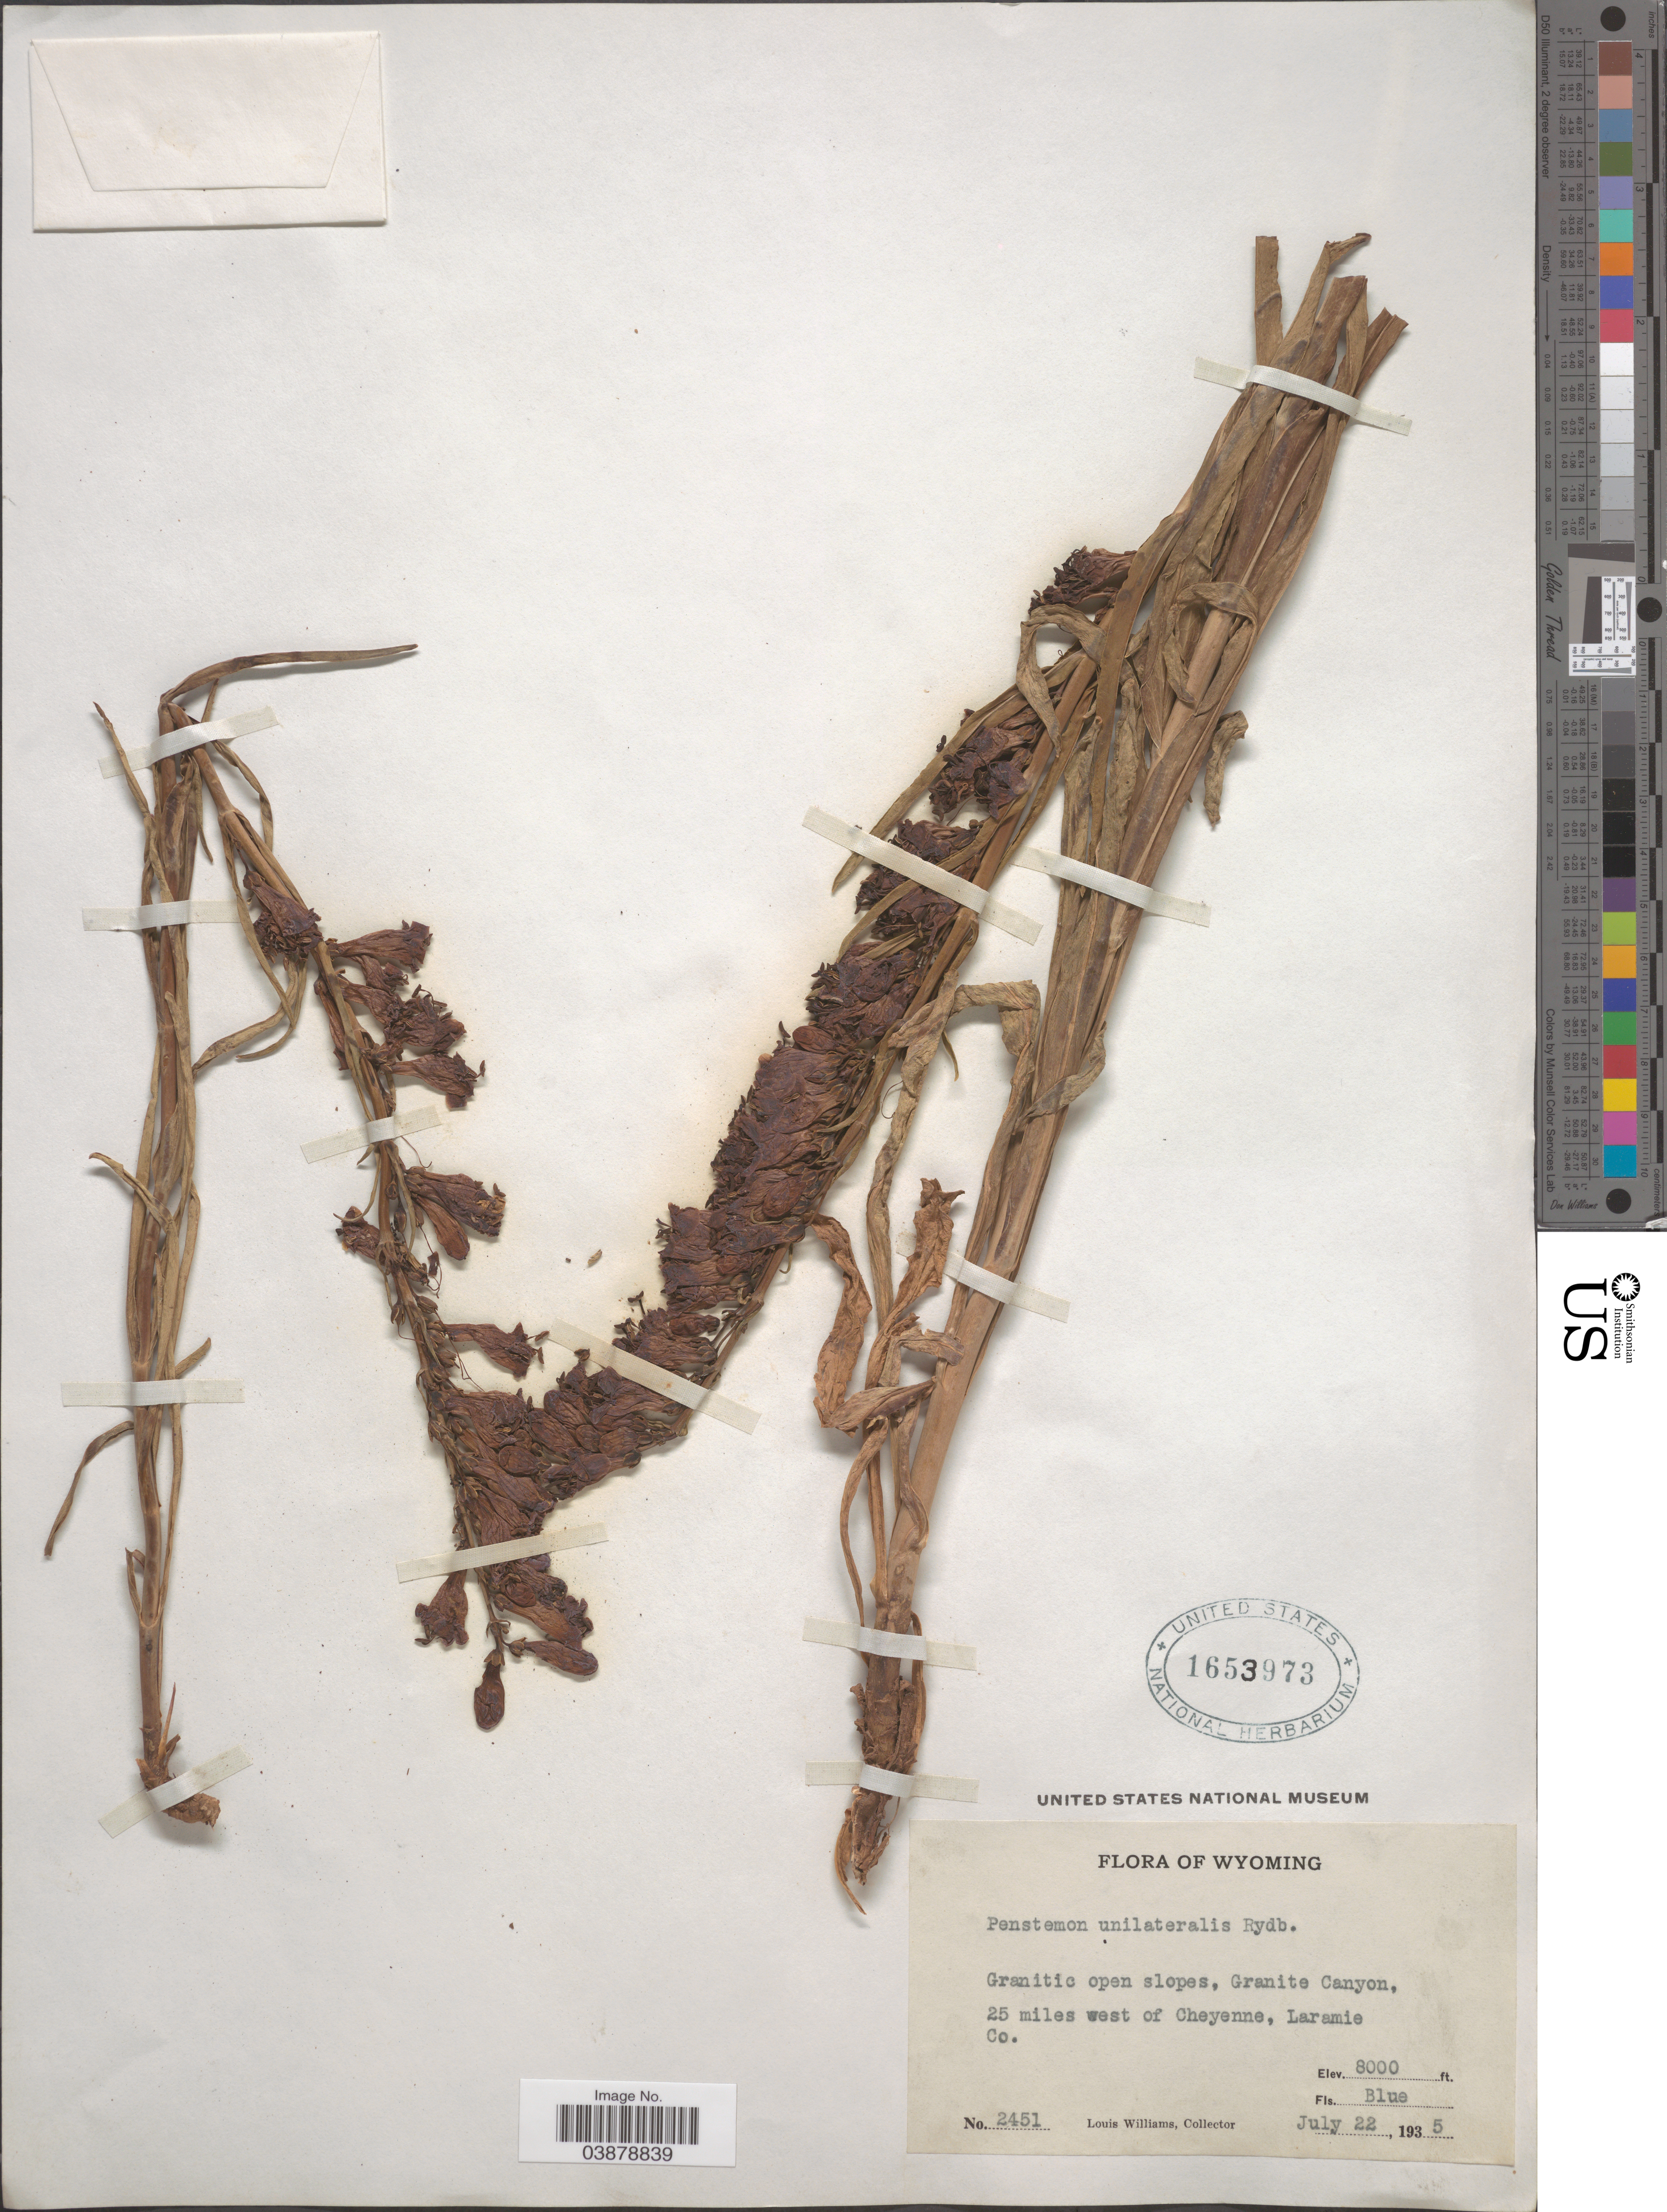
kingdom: Plantae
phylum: Tracheophyta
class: Magnoliopsida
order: Lamiales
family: Plantaginaceae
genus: Penstemon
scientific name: Penstemon unilateralis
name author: Rydb.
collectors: L. G. Williams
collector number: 2451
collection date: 1935-07-22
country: United States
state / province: Wyoming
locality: Granite Canyon, 25 miles west of Cheyenne, Laramie Co.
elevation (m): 2438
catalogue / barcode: US 1653973